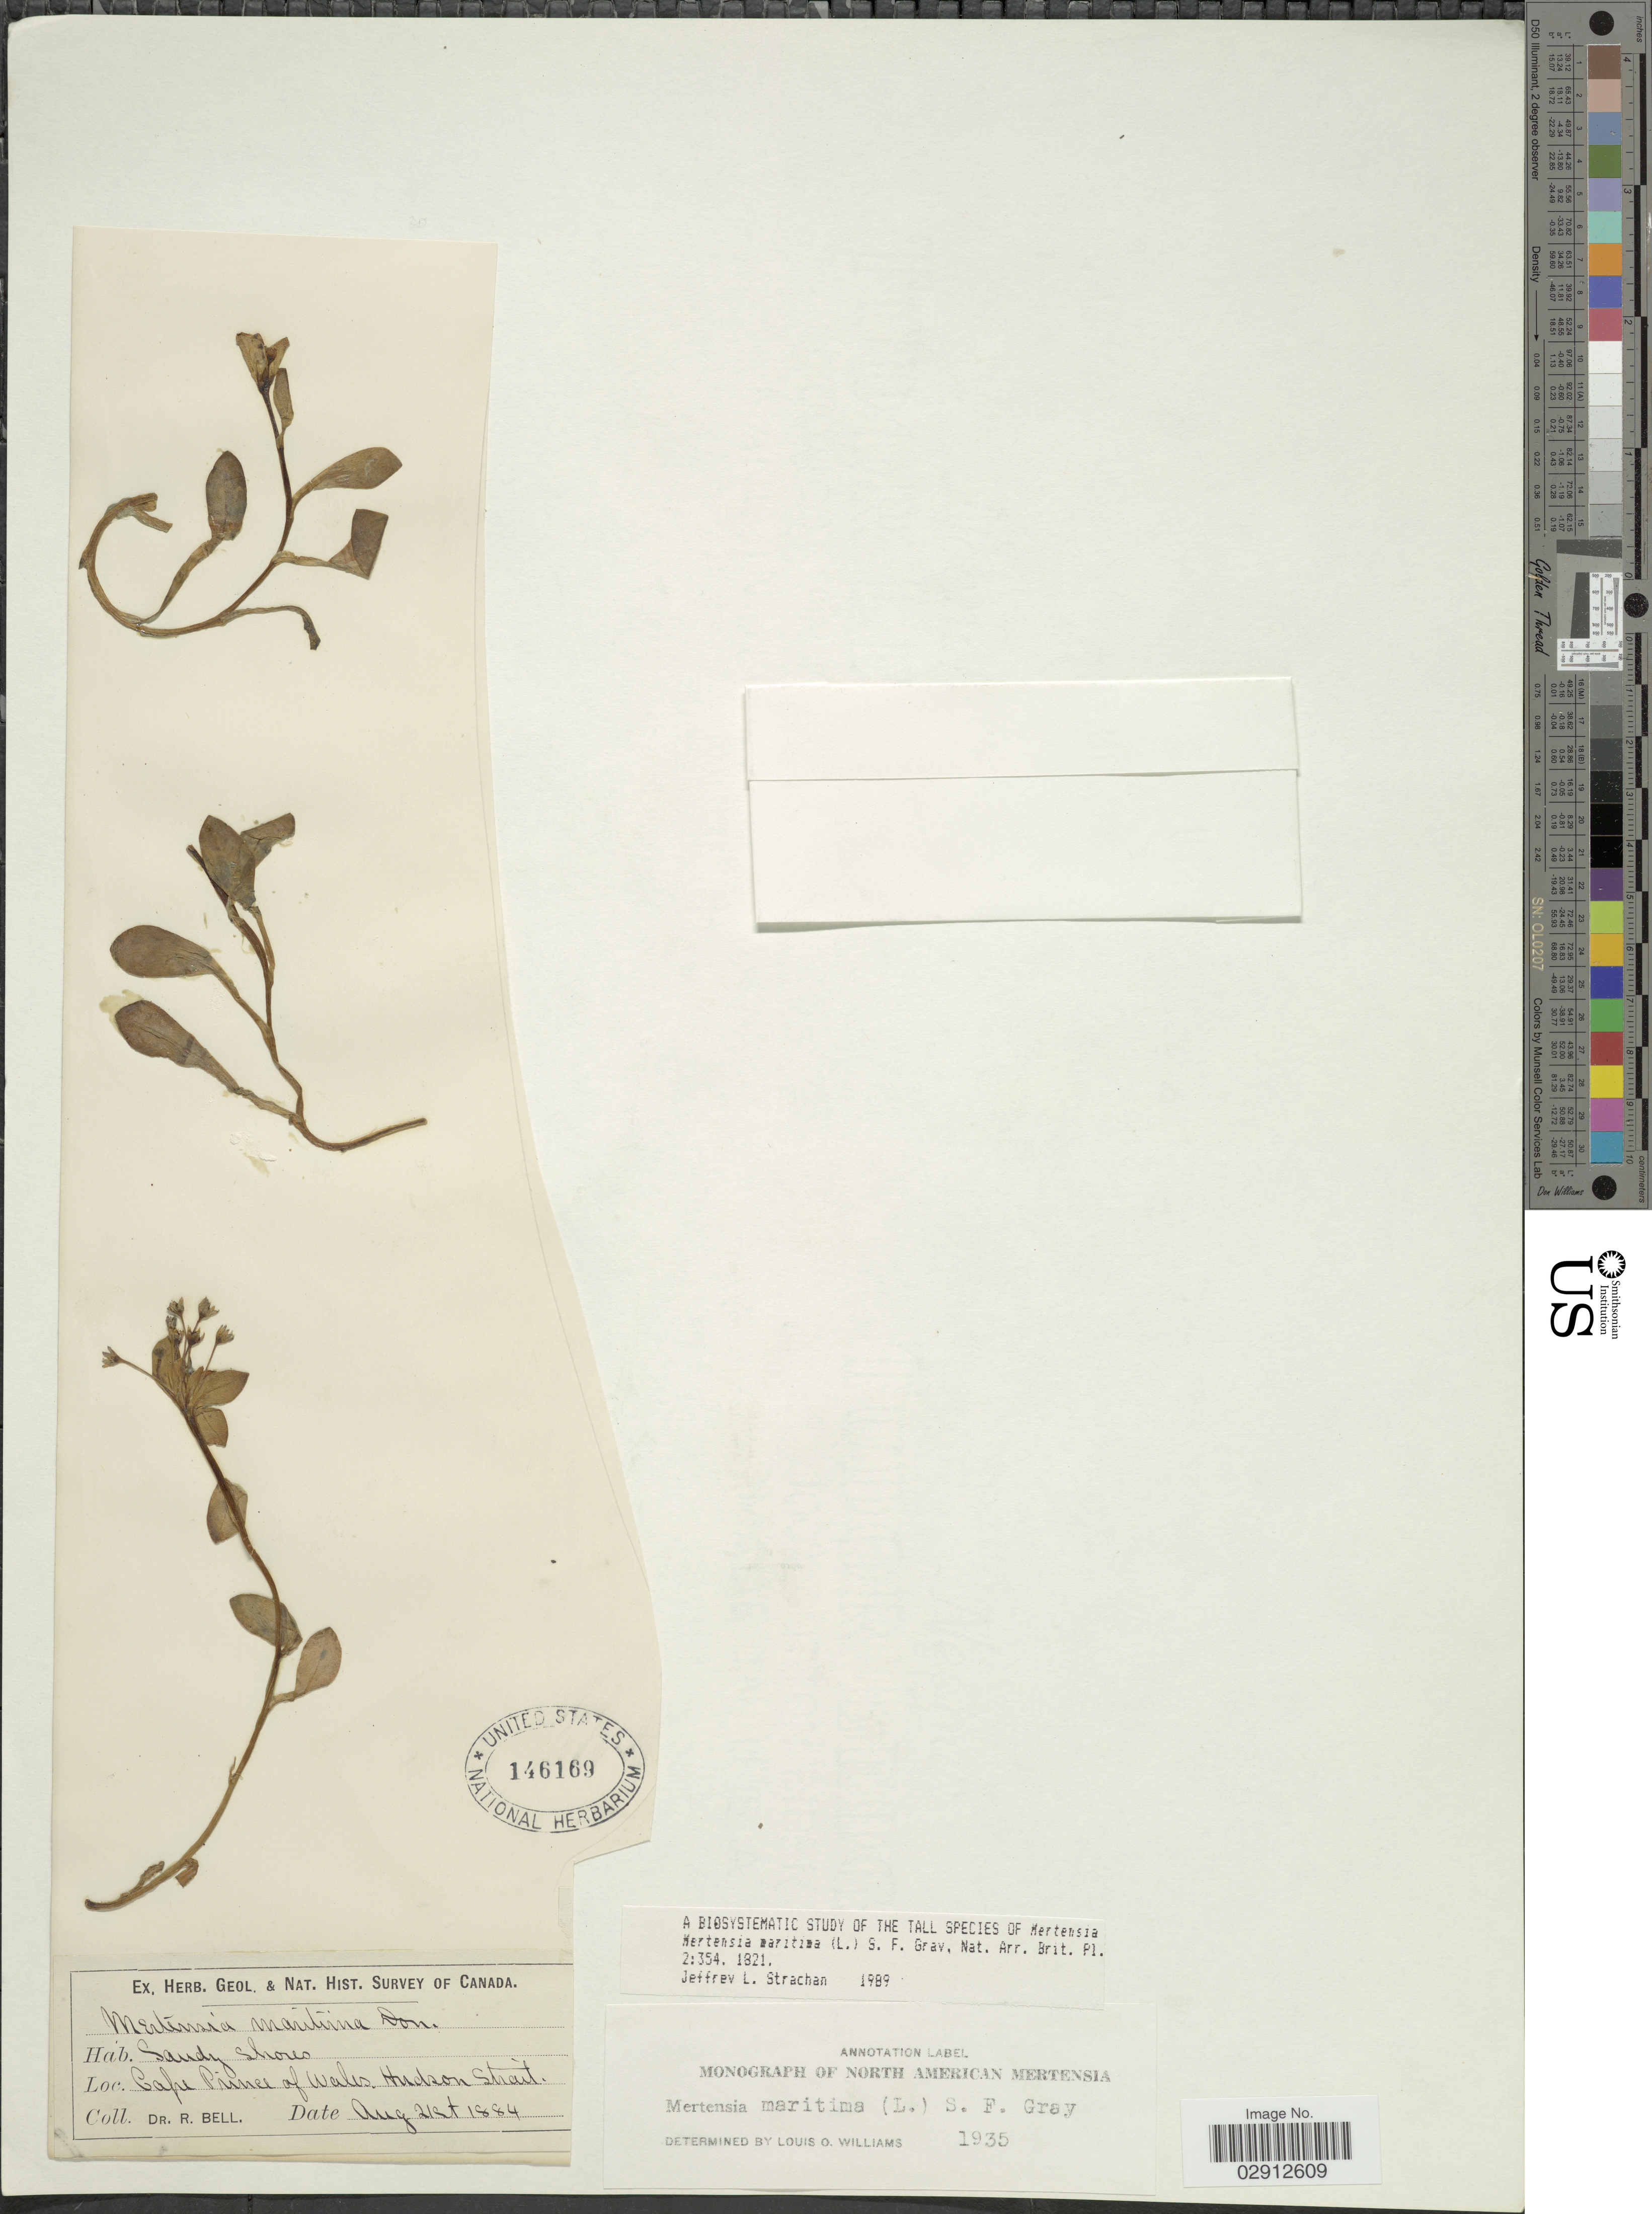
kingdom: Plantae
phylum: Tracheophyta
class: Magnoliopsida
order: Boraginales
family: Boraginaceae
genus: Mertensia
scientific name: Mertensia maritima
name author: (L.) S.F. Gray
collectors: C. R. Bell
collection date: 1884-08-21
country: Canada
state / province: Manitoba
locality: Cape Prince of Wales, Hudson Strait.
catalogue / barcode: US 146169